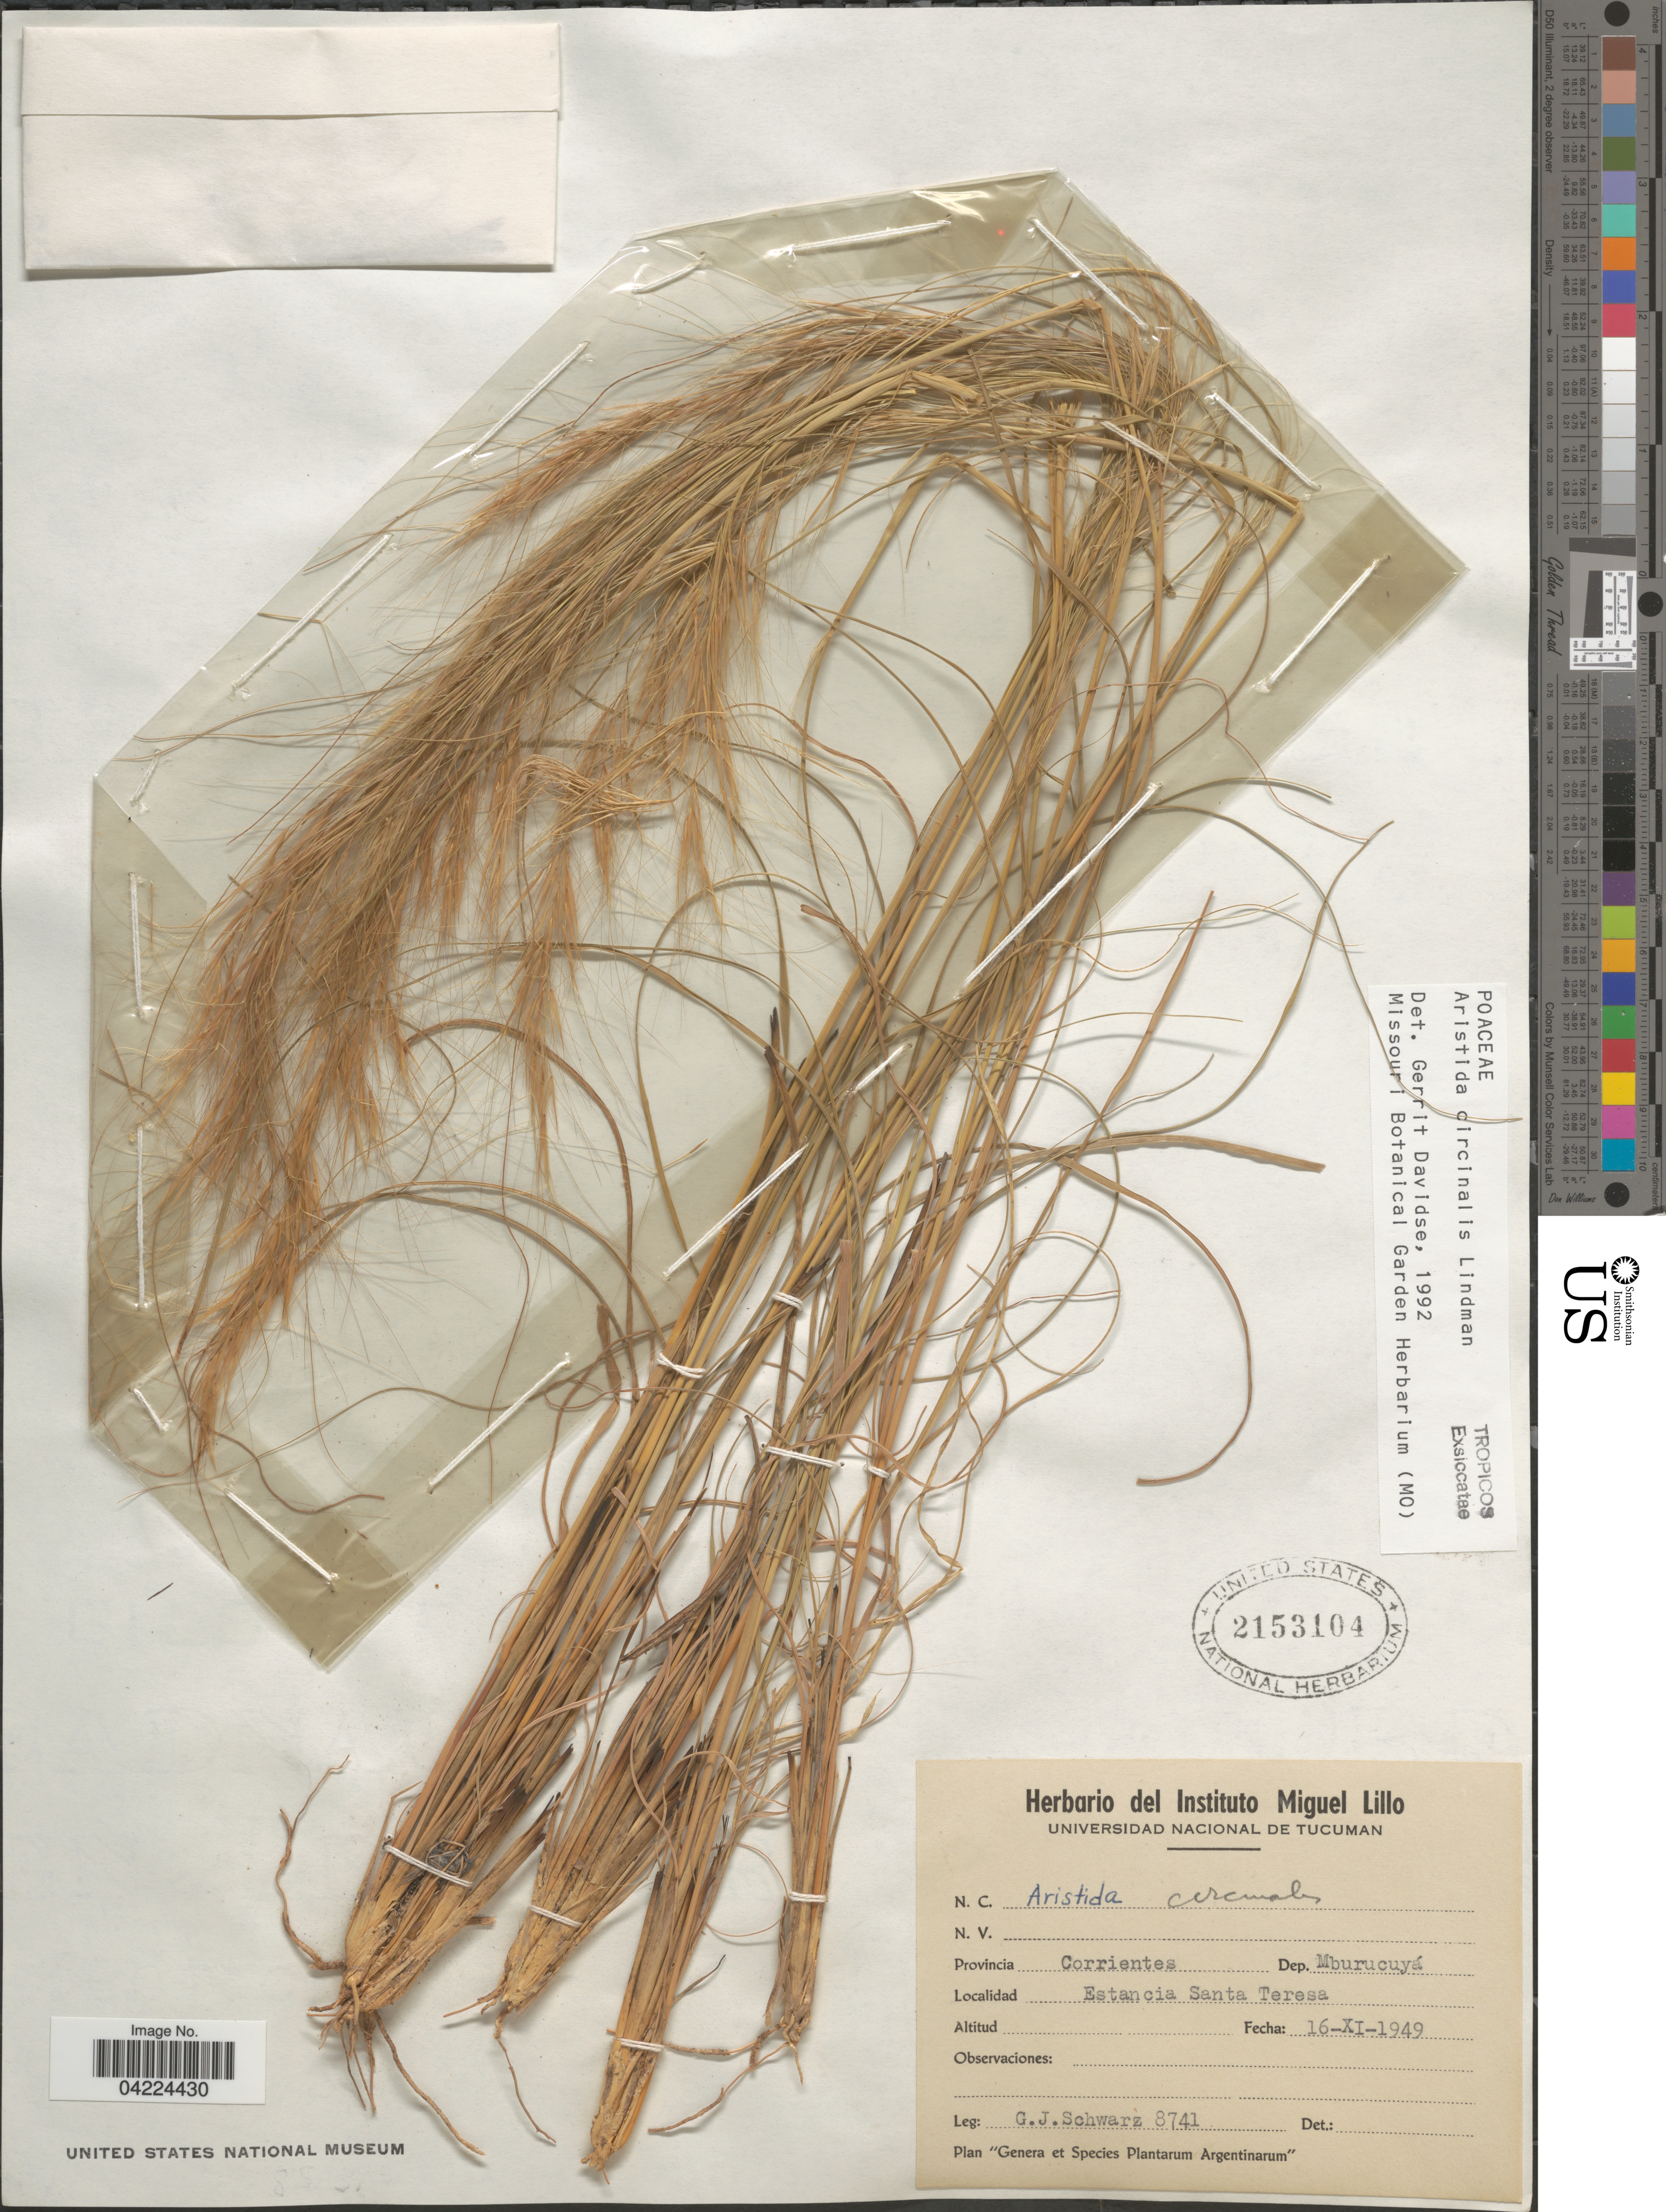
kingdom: Plantae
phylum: Tracheophyta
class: Liliopsida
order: Poales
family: Poaceae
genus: Aristida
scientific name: Aristida circinalis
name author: Lindm.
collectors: G. J. Schwarz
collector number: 8741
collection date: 1949-11-16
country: Argentina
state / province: Corrientes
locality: Dep. Mburucuyá. Estancia Santa Teresa.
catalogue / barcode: US 2153104